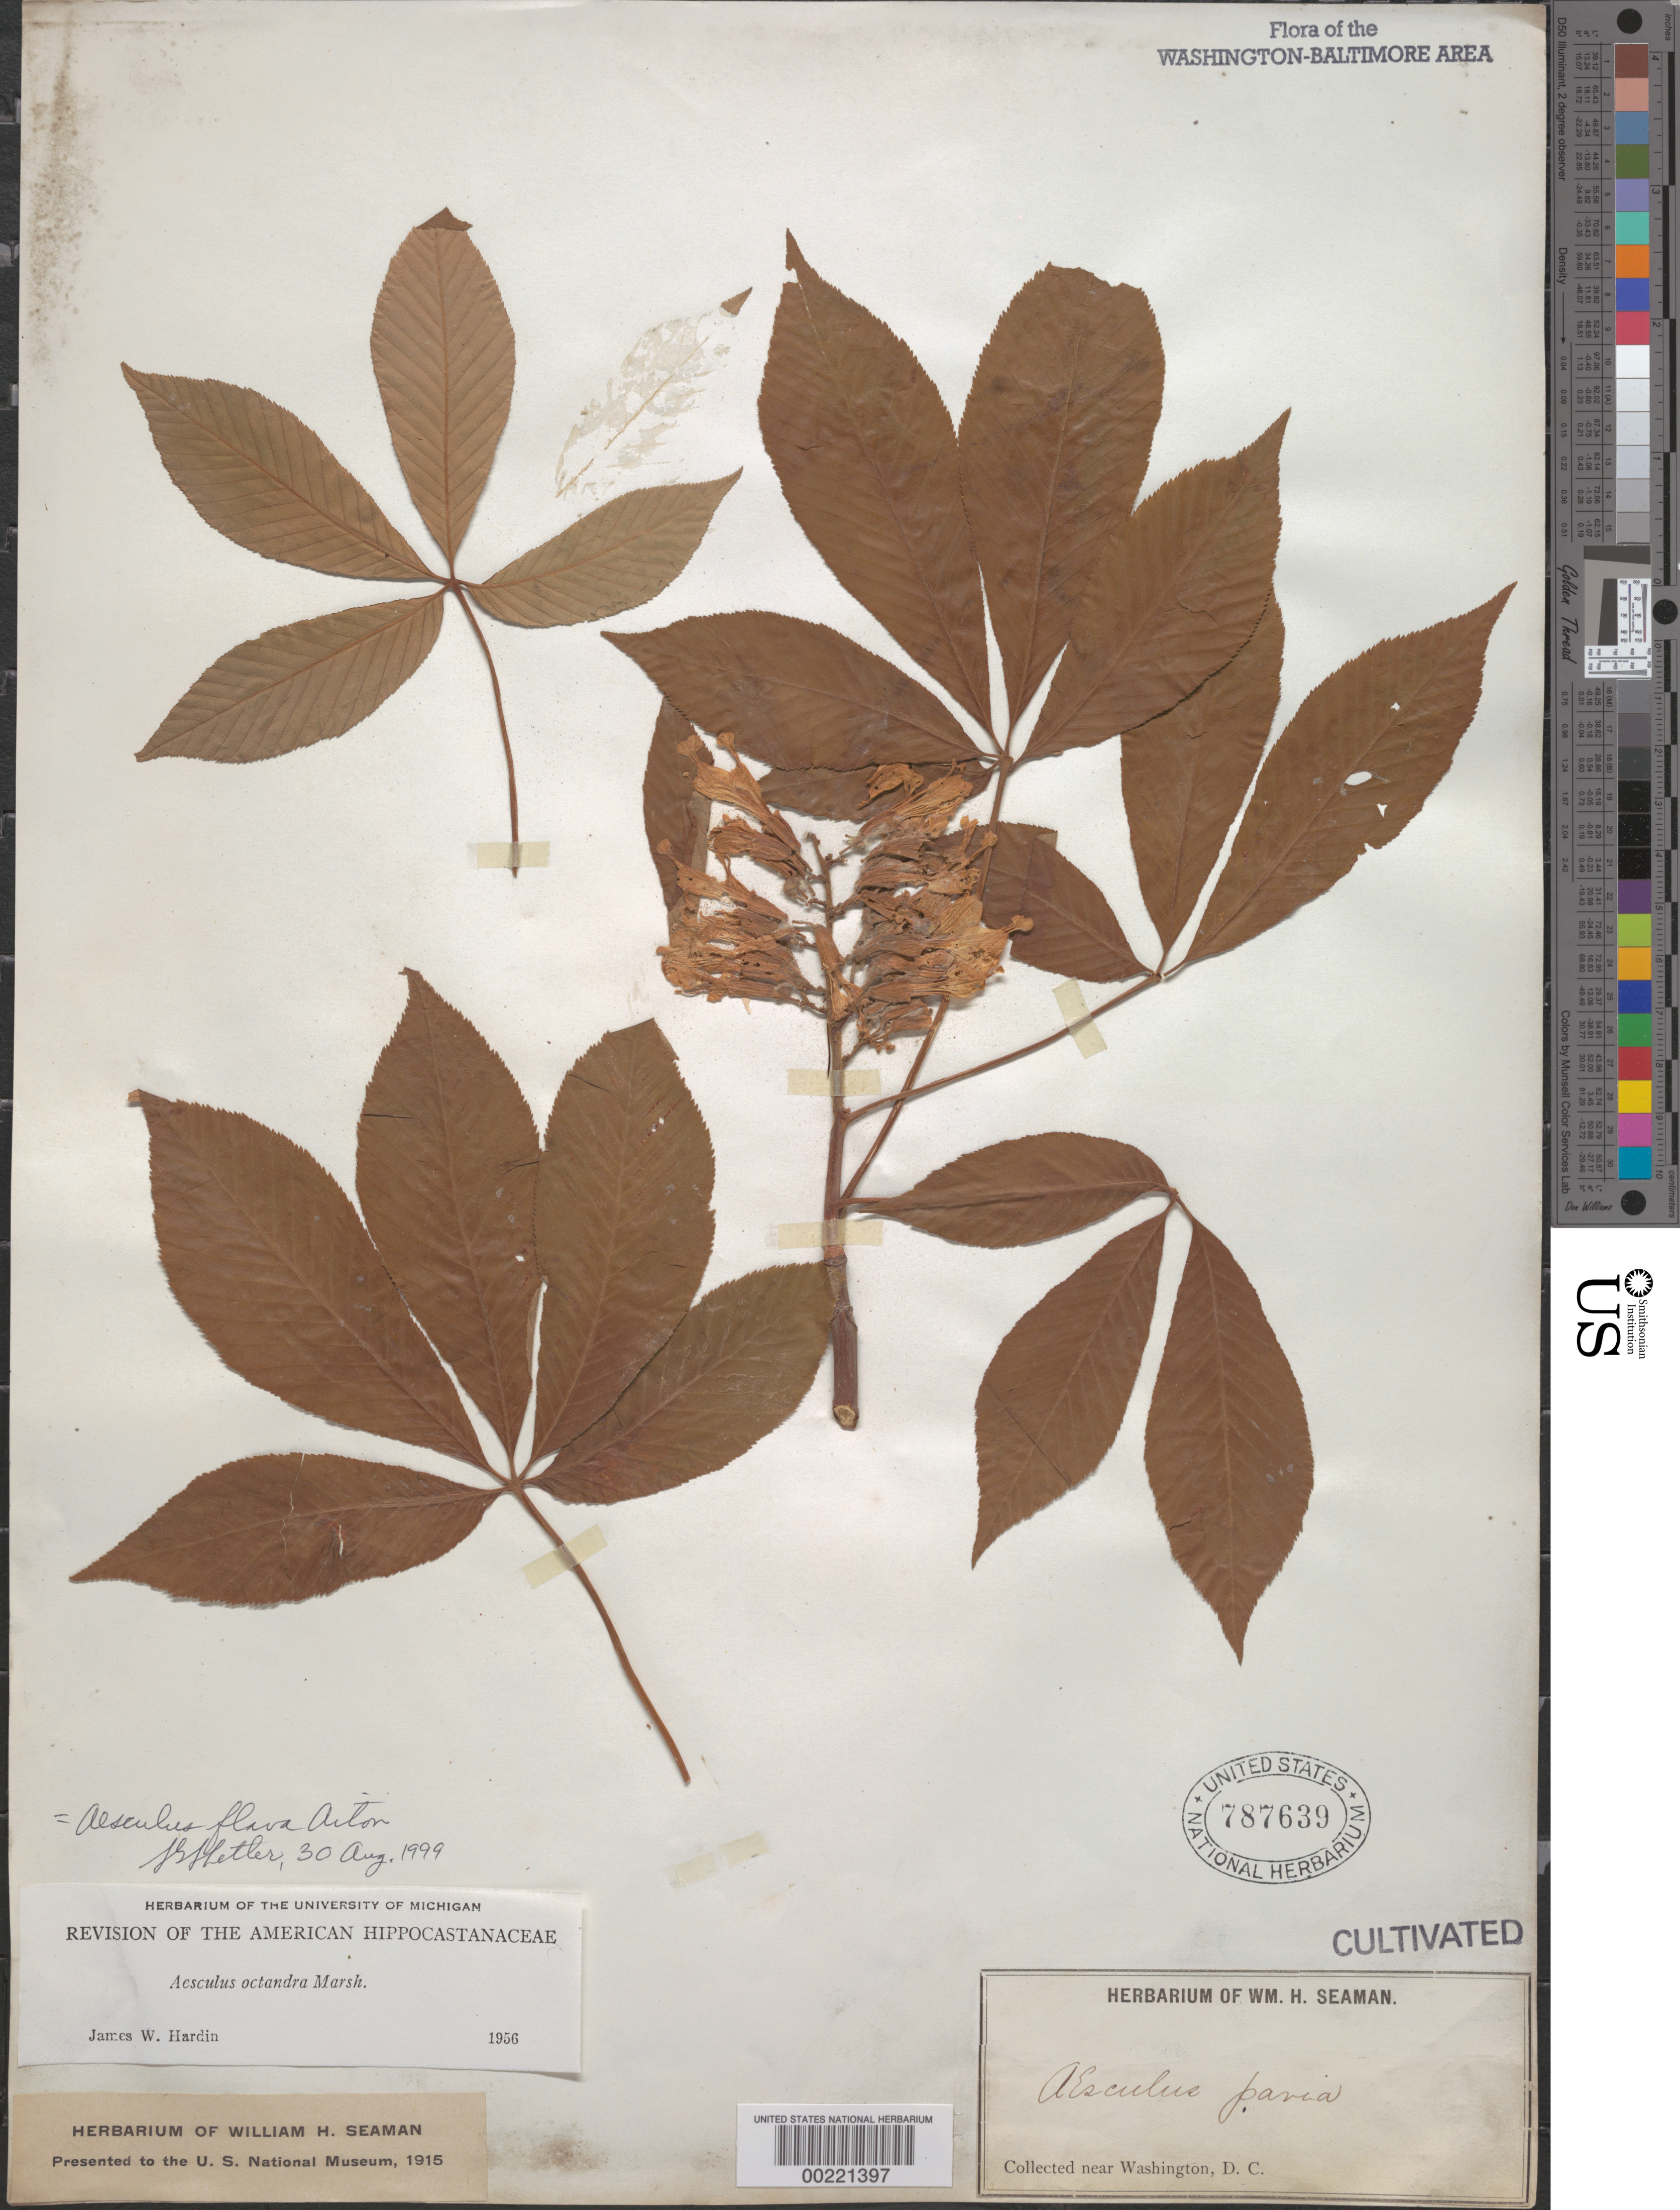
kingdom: Plantae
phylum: Tracheophyta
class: Magnoliopsida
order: Sapindales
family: Sapindaceae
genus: Aesculus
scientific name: Aesculus flava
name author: Sol.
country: United States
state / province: District of Columbia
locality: Near Washington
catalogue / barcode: US 787639